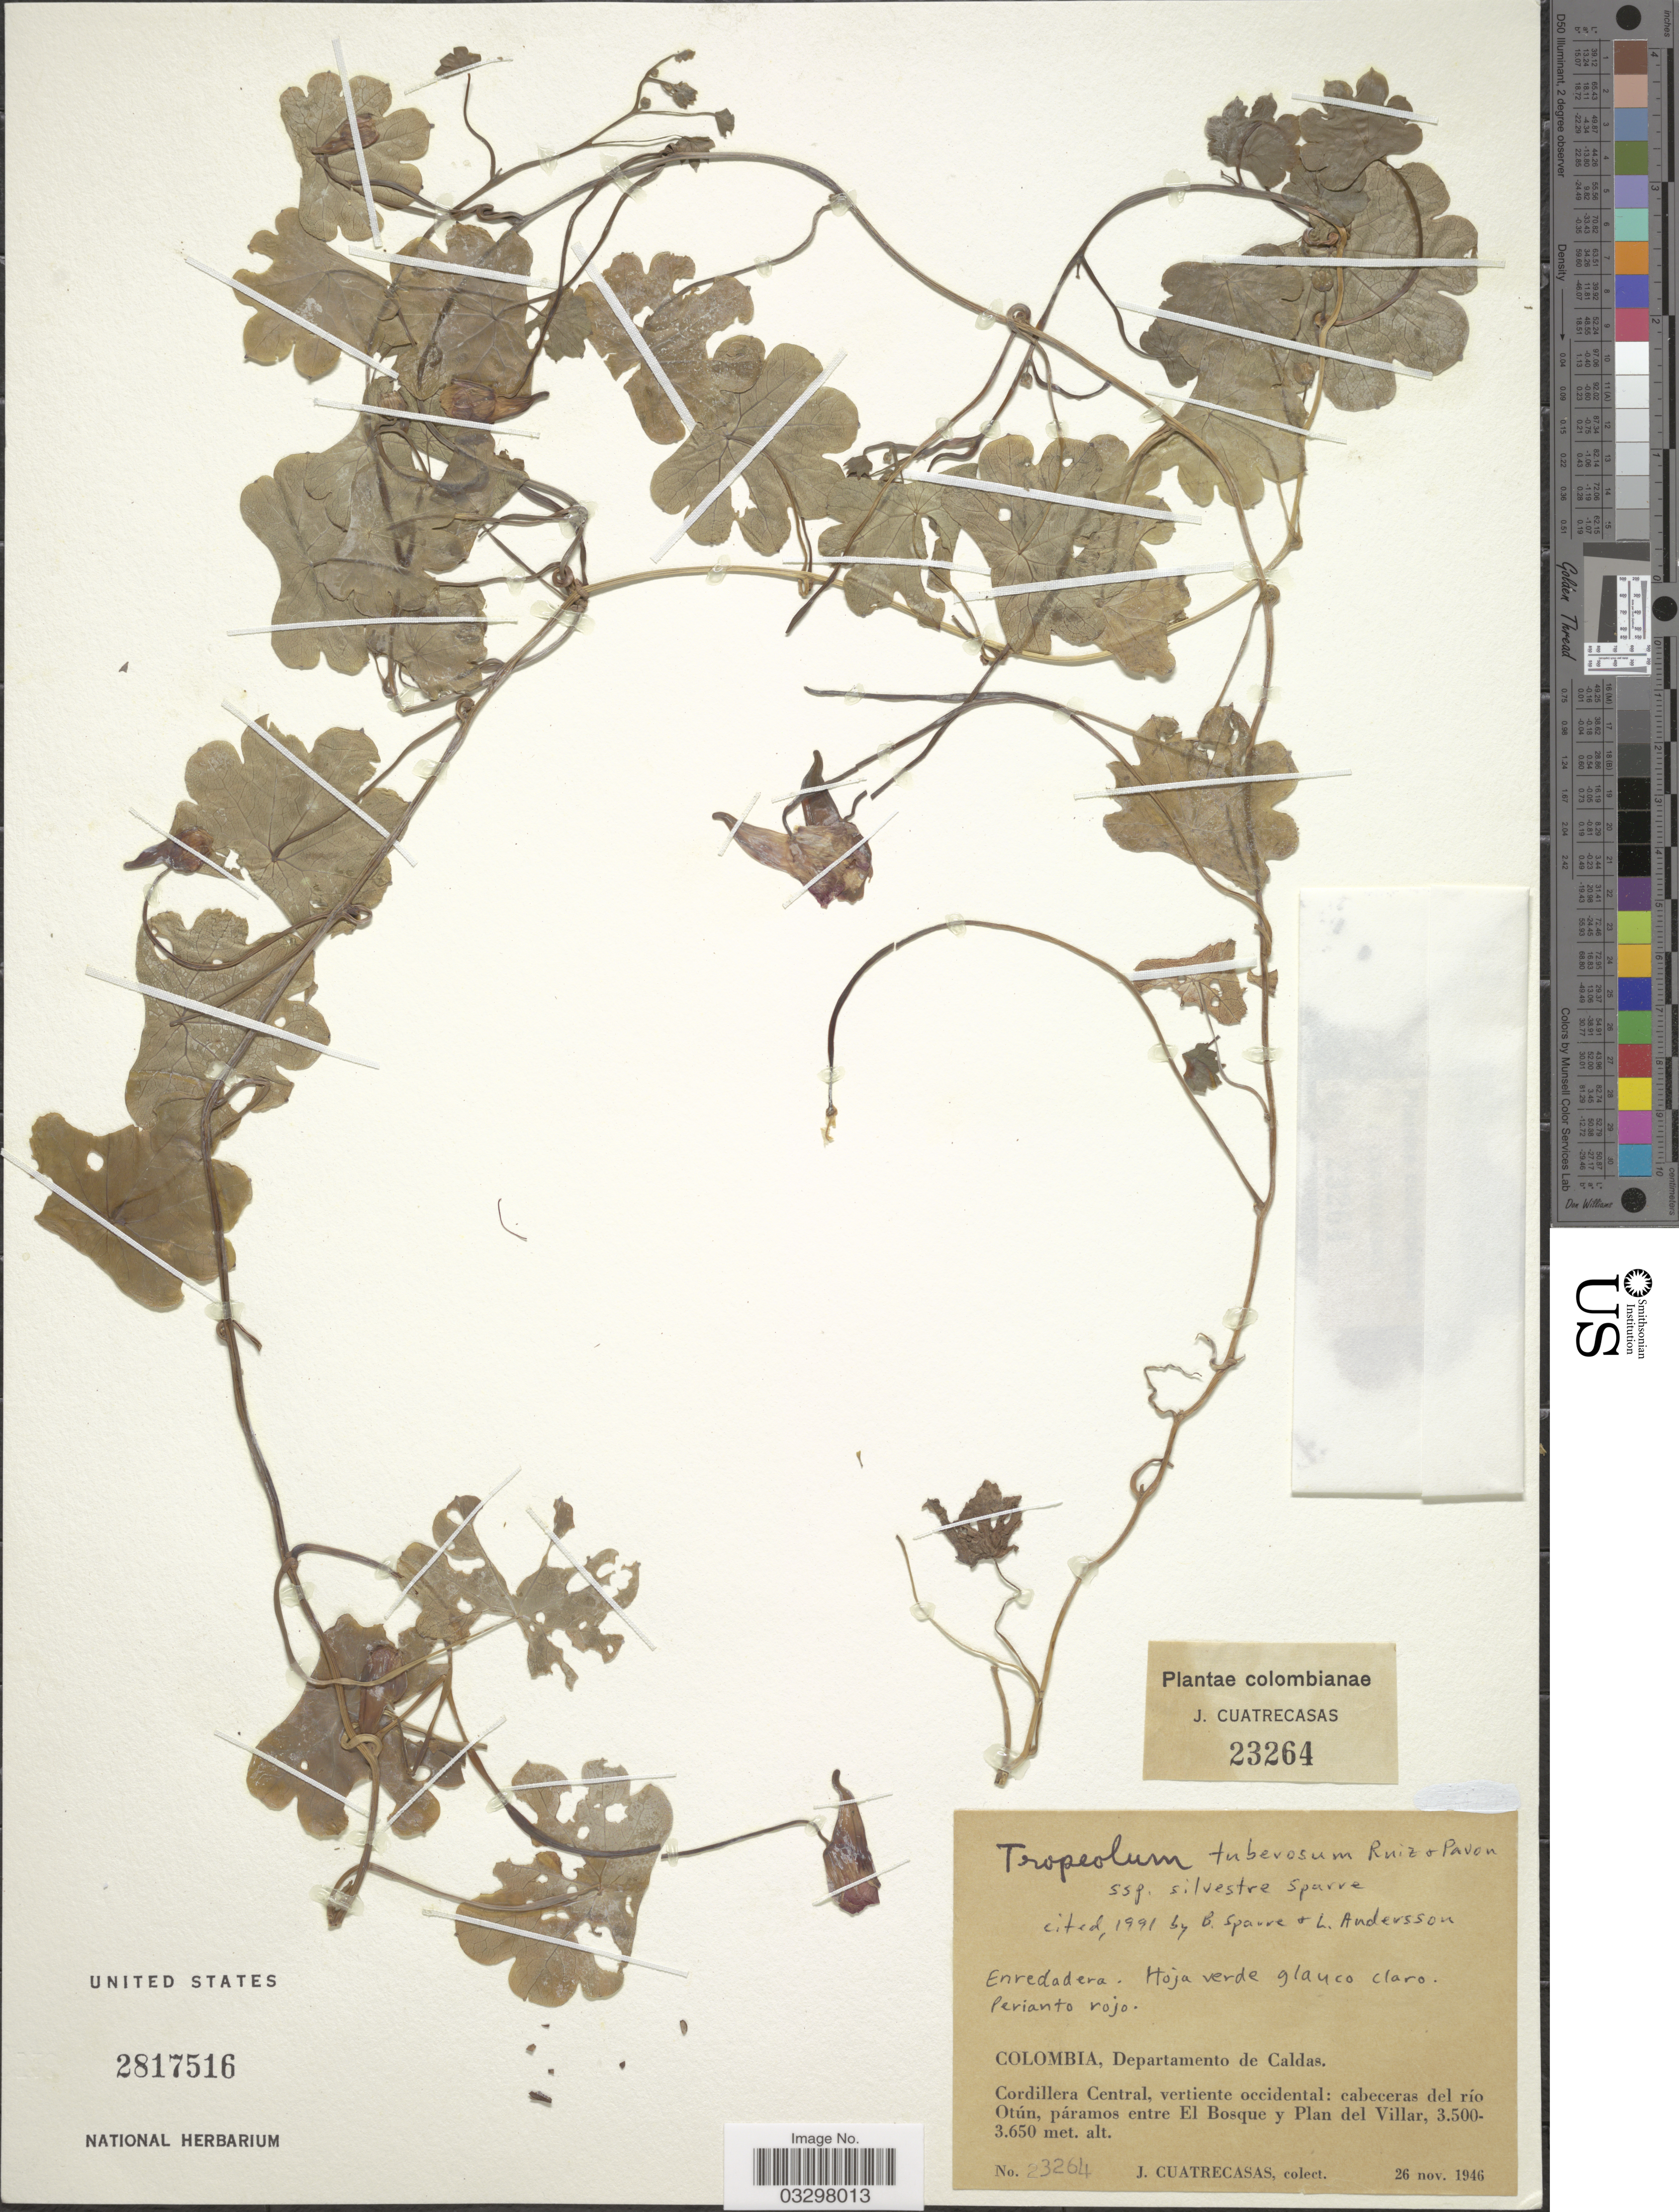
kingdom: Plantae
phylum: Tracheophyta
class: Magnoliopsida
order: Brassicales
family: Tropaeolaceae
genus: Tropaeolum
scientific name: Tropaeolum tuberosum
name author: Ruiz & Pav.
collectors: J. Cuatrecasas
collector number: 23264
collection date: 1946-11-26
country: Colombia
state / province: Caldas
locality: Departamento de Caldas, Cordillera Central, vertiente occidental: cabeceras del río Otún, páramos entre El Bosque y Plan del Villar.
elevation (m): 3500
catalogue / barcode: US 2817516